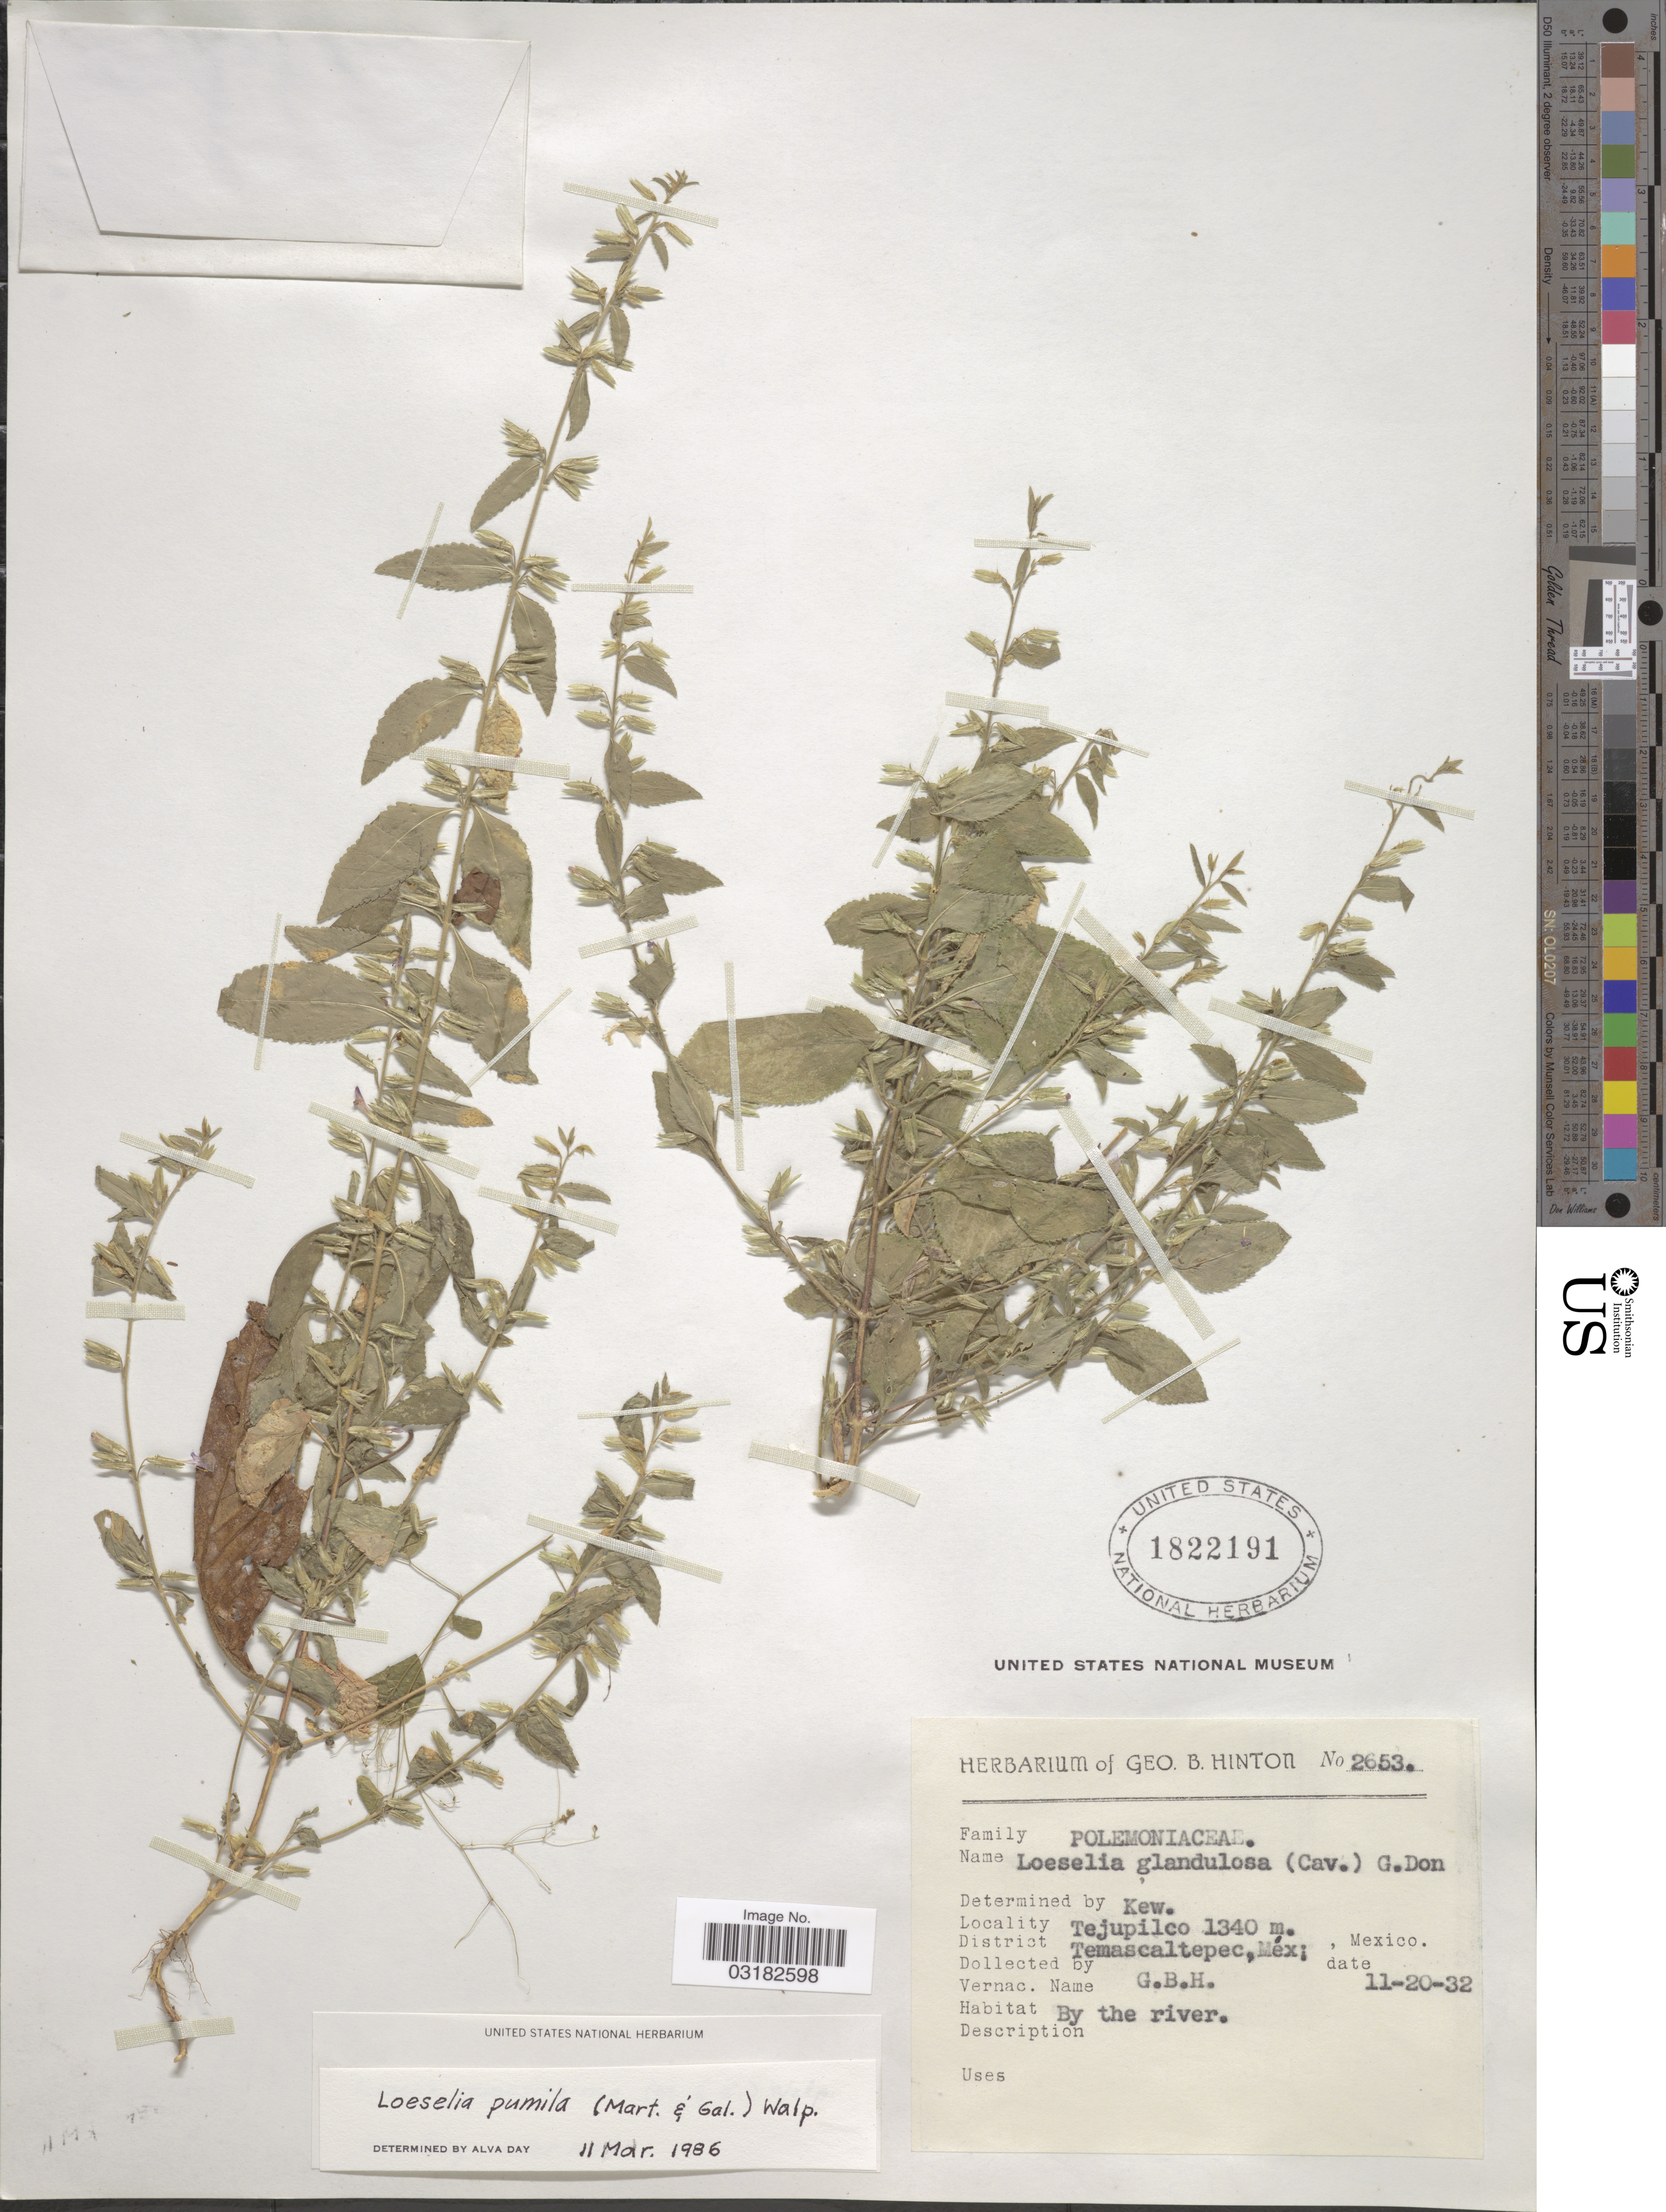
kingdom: Plantae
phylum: Tracheophyta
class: Magnoliopsida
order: Ericales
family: Polemoniaceae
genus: Loeselia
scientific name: Loeselia pumila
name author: (M. Martens & Galeotti) Walp.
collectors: G. B. Hinton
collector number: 2653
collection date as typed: Transcribed d/m/y: 20/11/32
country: Mexico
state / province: México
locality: Tejupilco. District Temascaltepec, Méx. By the river.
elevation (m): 1340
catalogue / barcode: US 1822191